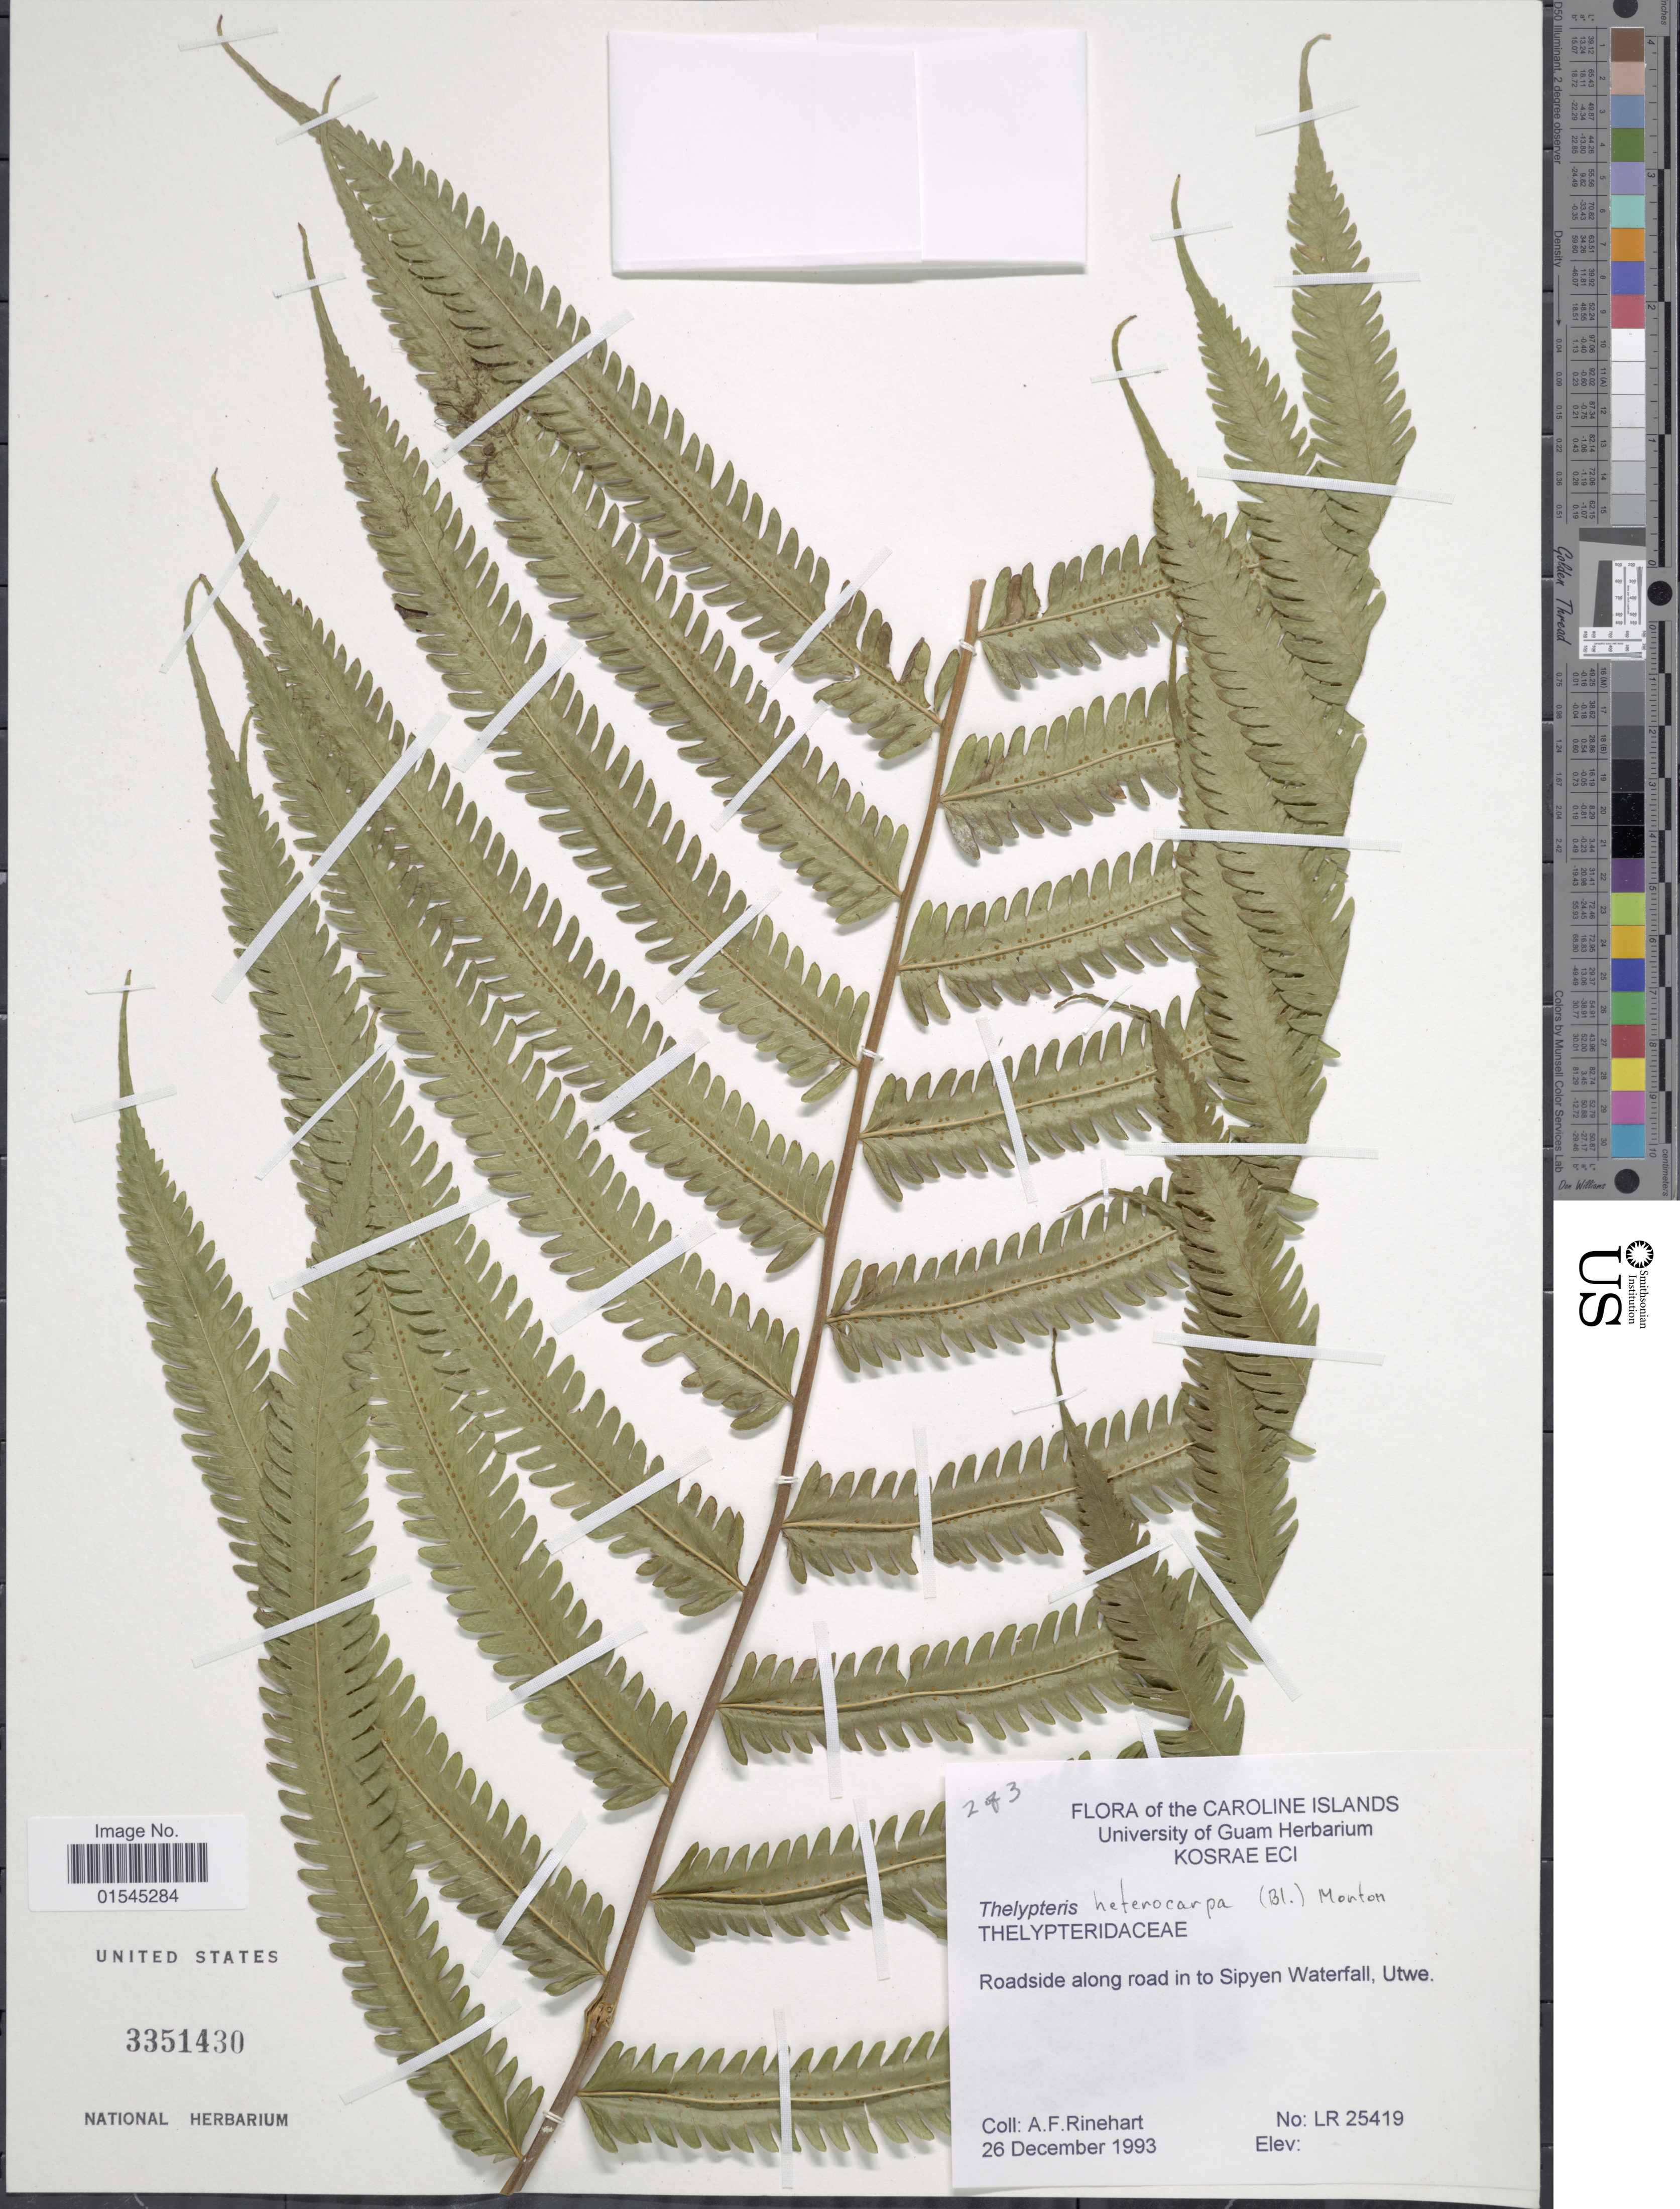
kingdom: Plantae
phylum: Tracheophyta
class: Polypodiopsida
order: Polypodiales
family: Thelypteridaceae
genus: Sphaerostephanos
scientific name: Sphaerostephanos heterocarpus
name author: (Blume) Holttum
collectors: A. Rinehart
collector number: LR 25419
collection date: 1993-12-26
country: Micronesia, Federated States of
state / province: Kosrae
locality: The Caroline Islands. Kosrae Eci. Roadside along road in to Sipyen waterfall, Utwe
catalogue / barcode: US 3351430